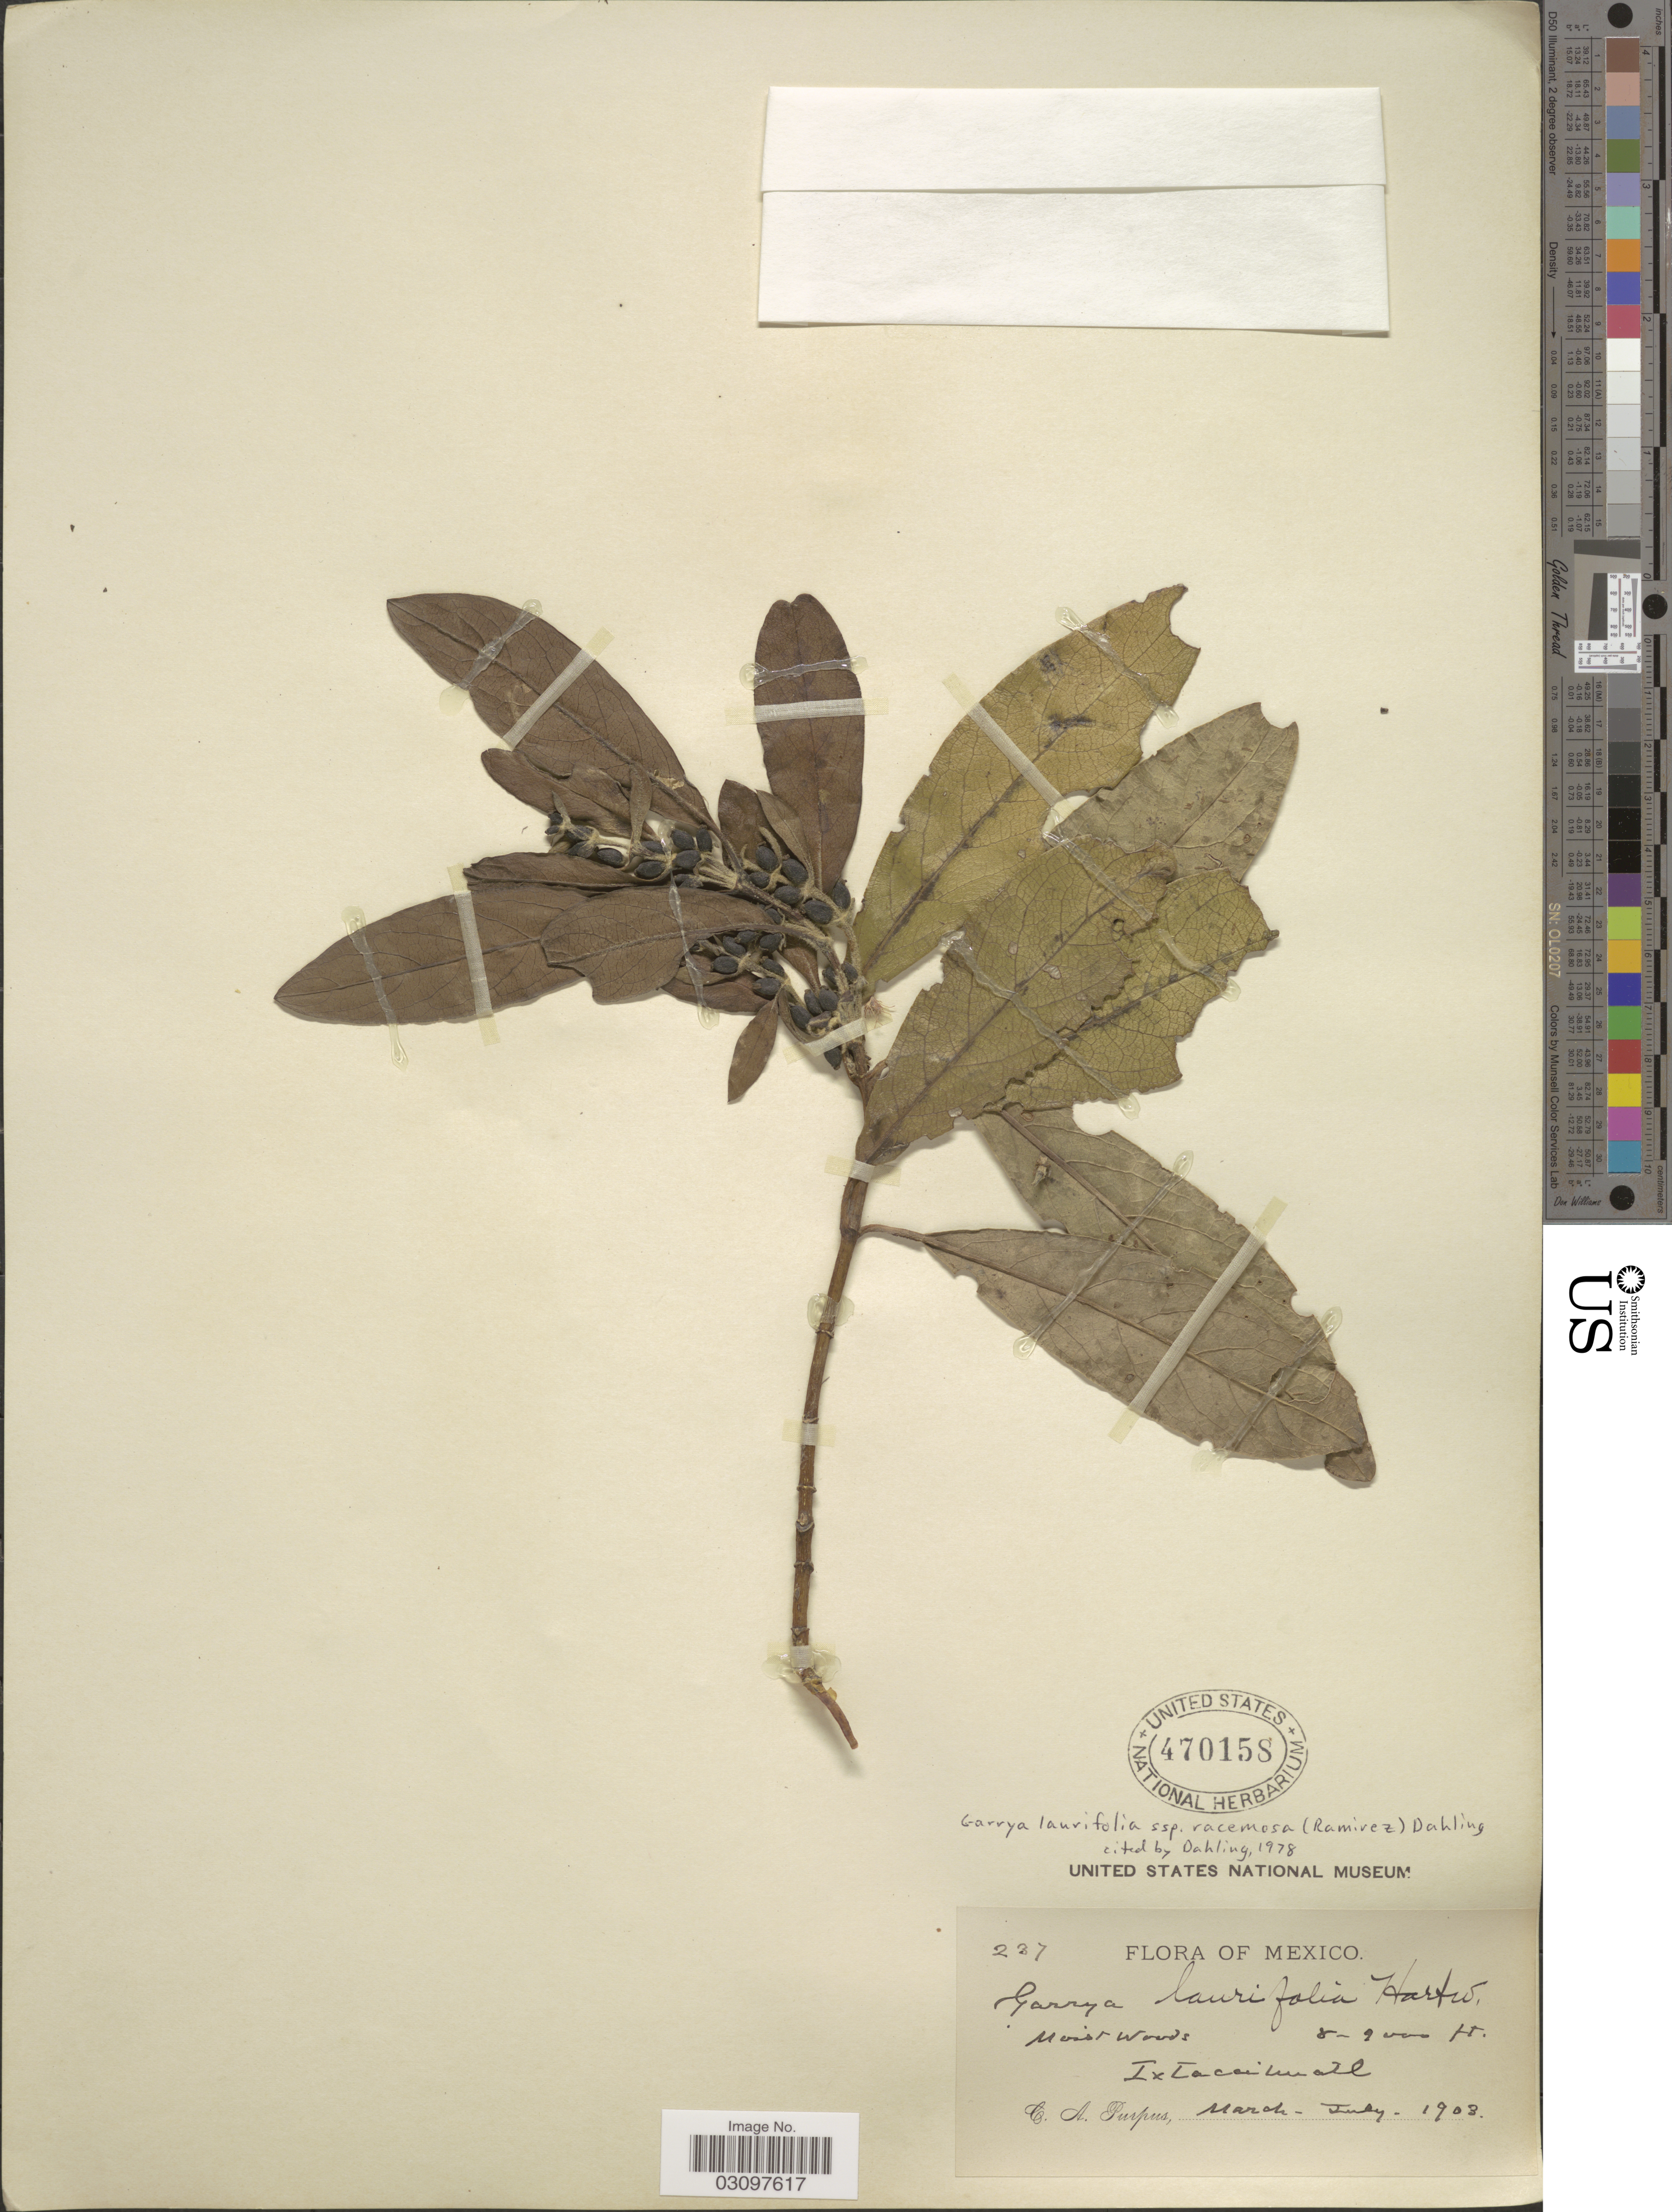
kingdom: Plantae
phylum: Tracheophyta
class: Magnoliopsida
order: Garryales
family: Garryaceae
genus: Garrya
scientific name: Garrya laurifolia subsp. racemosa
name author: (Ramírez) Dahling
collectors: C. A. Purpus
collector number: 237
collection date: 1903-03/1903-07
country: Mexico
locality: Moist woods. Ixtaccihuatl.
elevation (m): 2438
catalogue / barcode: US 470158